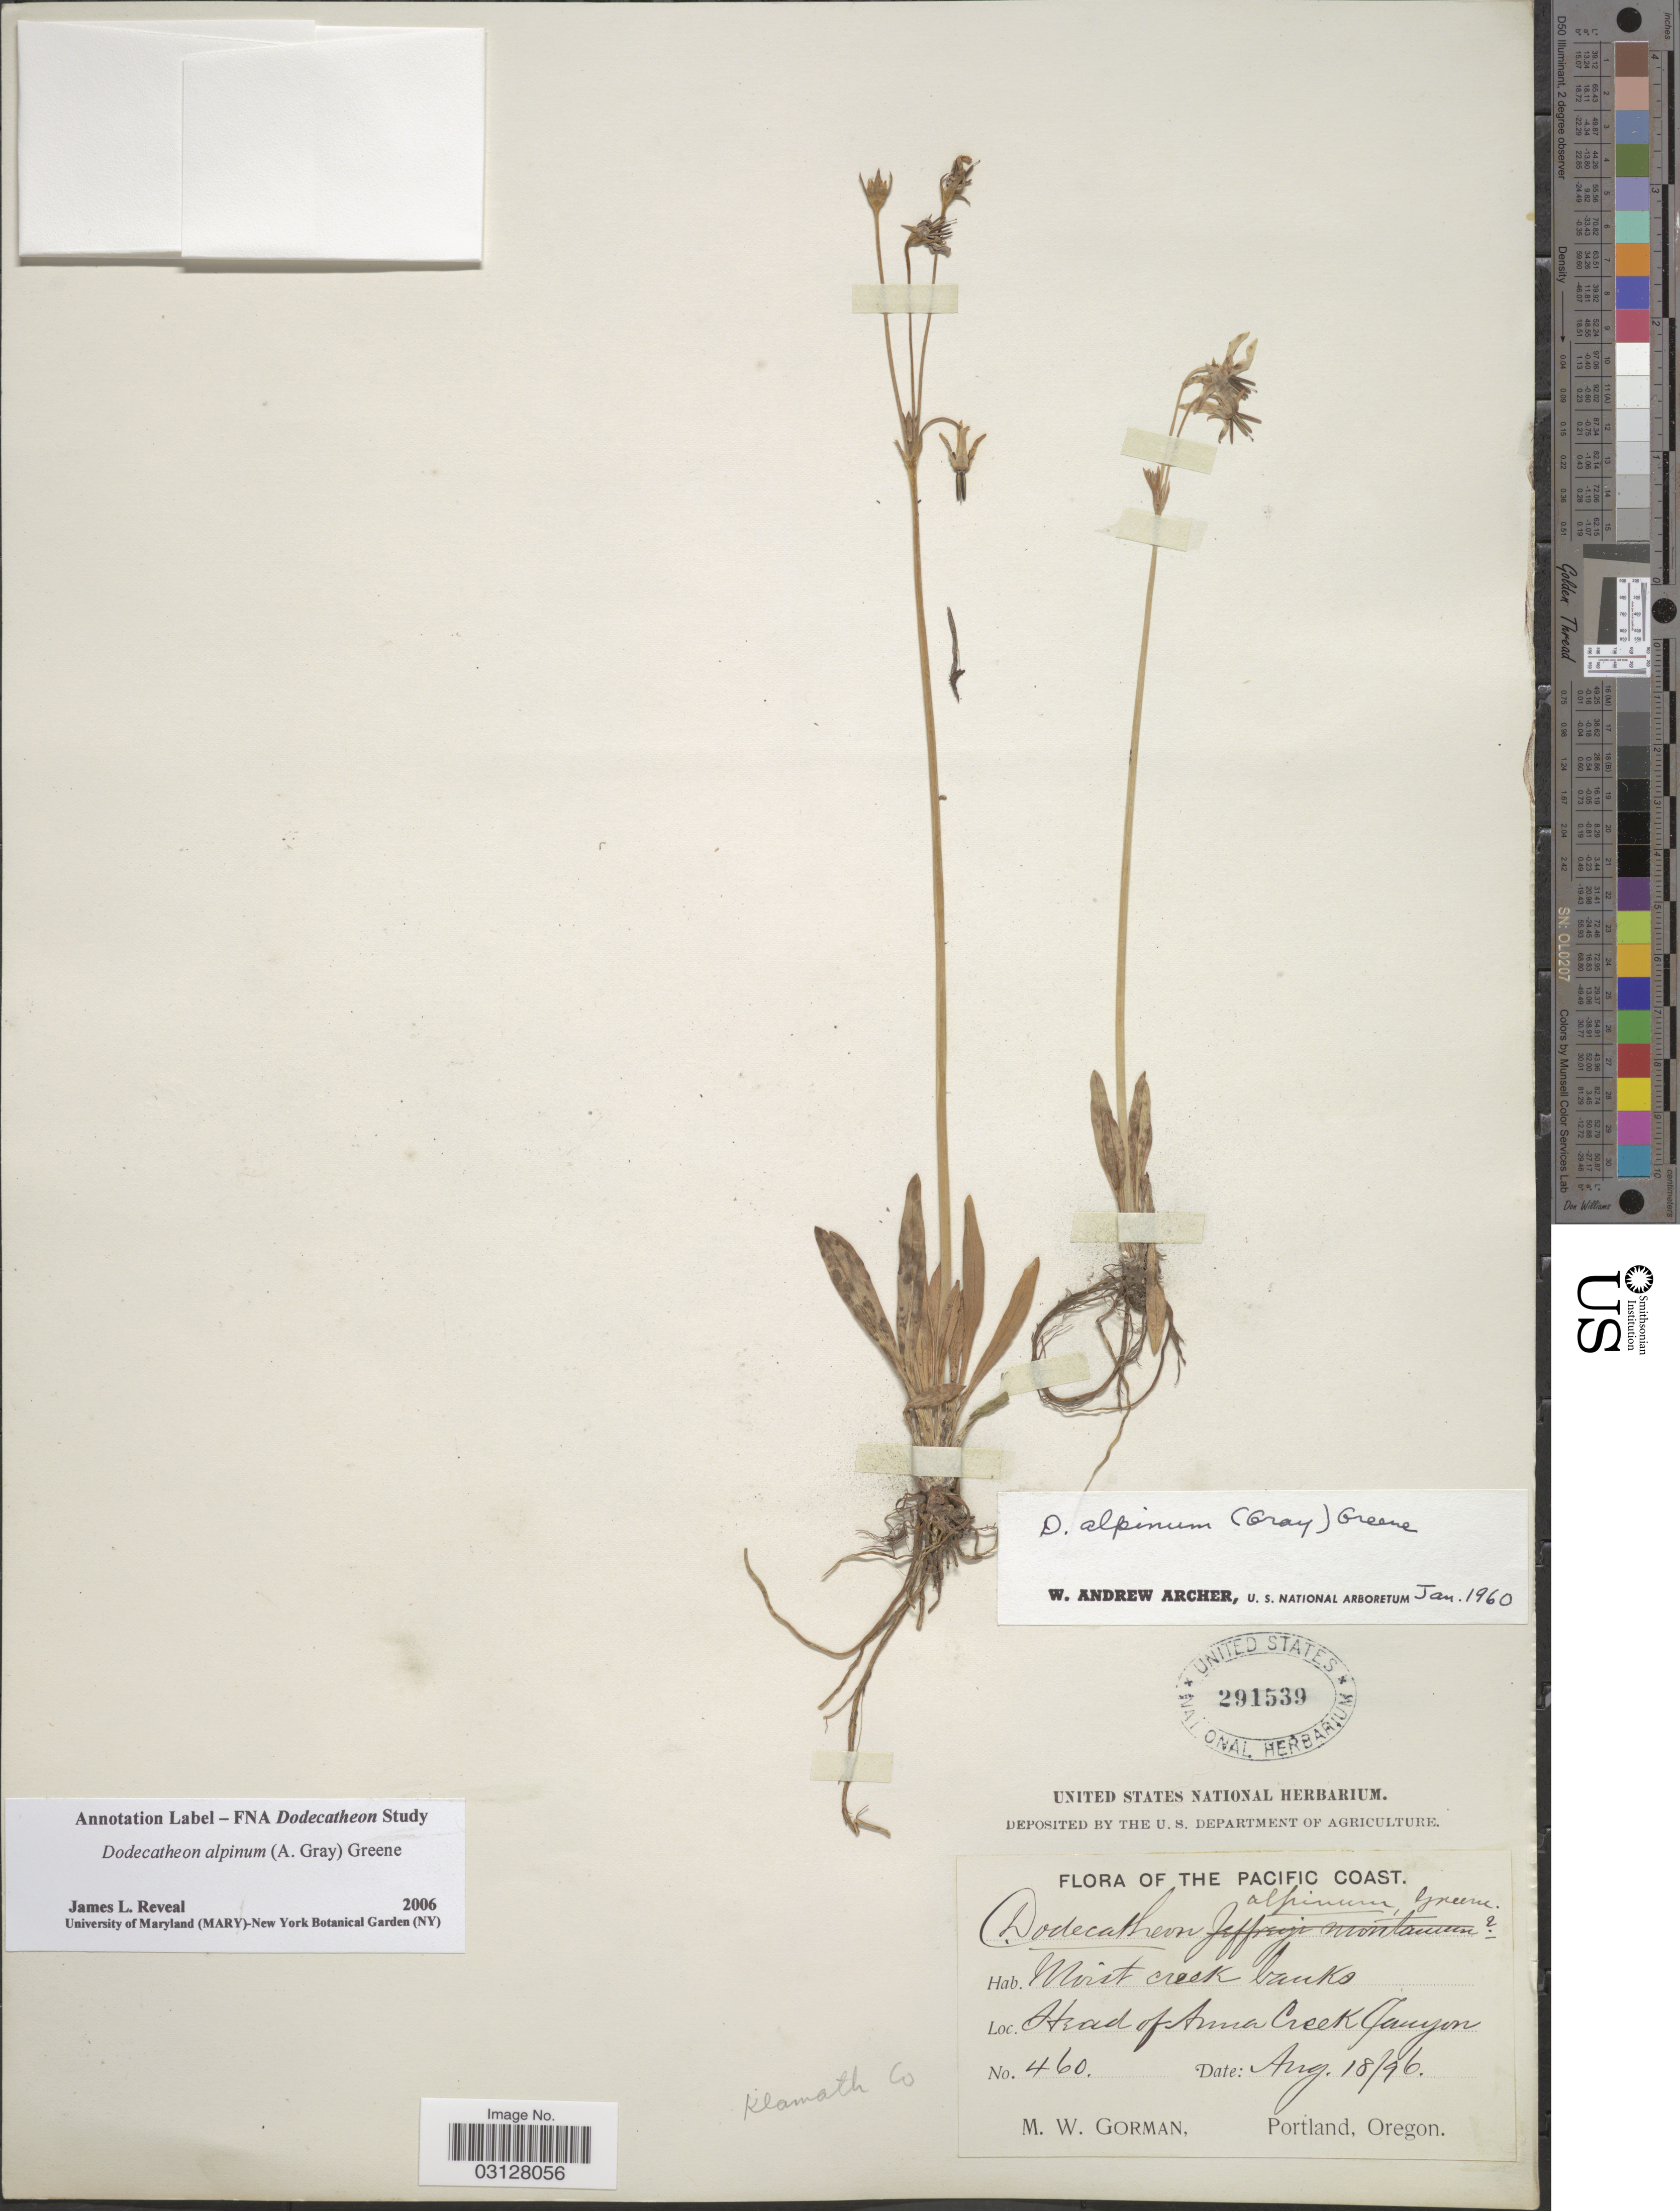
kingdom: Plantae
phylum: Tracheophyta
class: Magnoliopsida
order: Ericales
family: Primulaceae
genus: Dodecatheon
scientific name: Dodecatheon alpinum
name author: (A. Gray) Greene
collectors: M. W. Gorman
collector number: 460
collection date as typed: Transcribed d/m/y: 18/8/96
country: United States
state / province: Oregon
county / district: Klamath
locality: The Pacific Coast. Head of Anna Creek Canyon. Klamath Co.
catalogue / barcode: US 291539